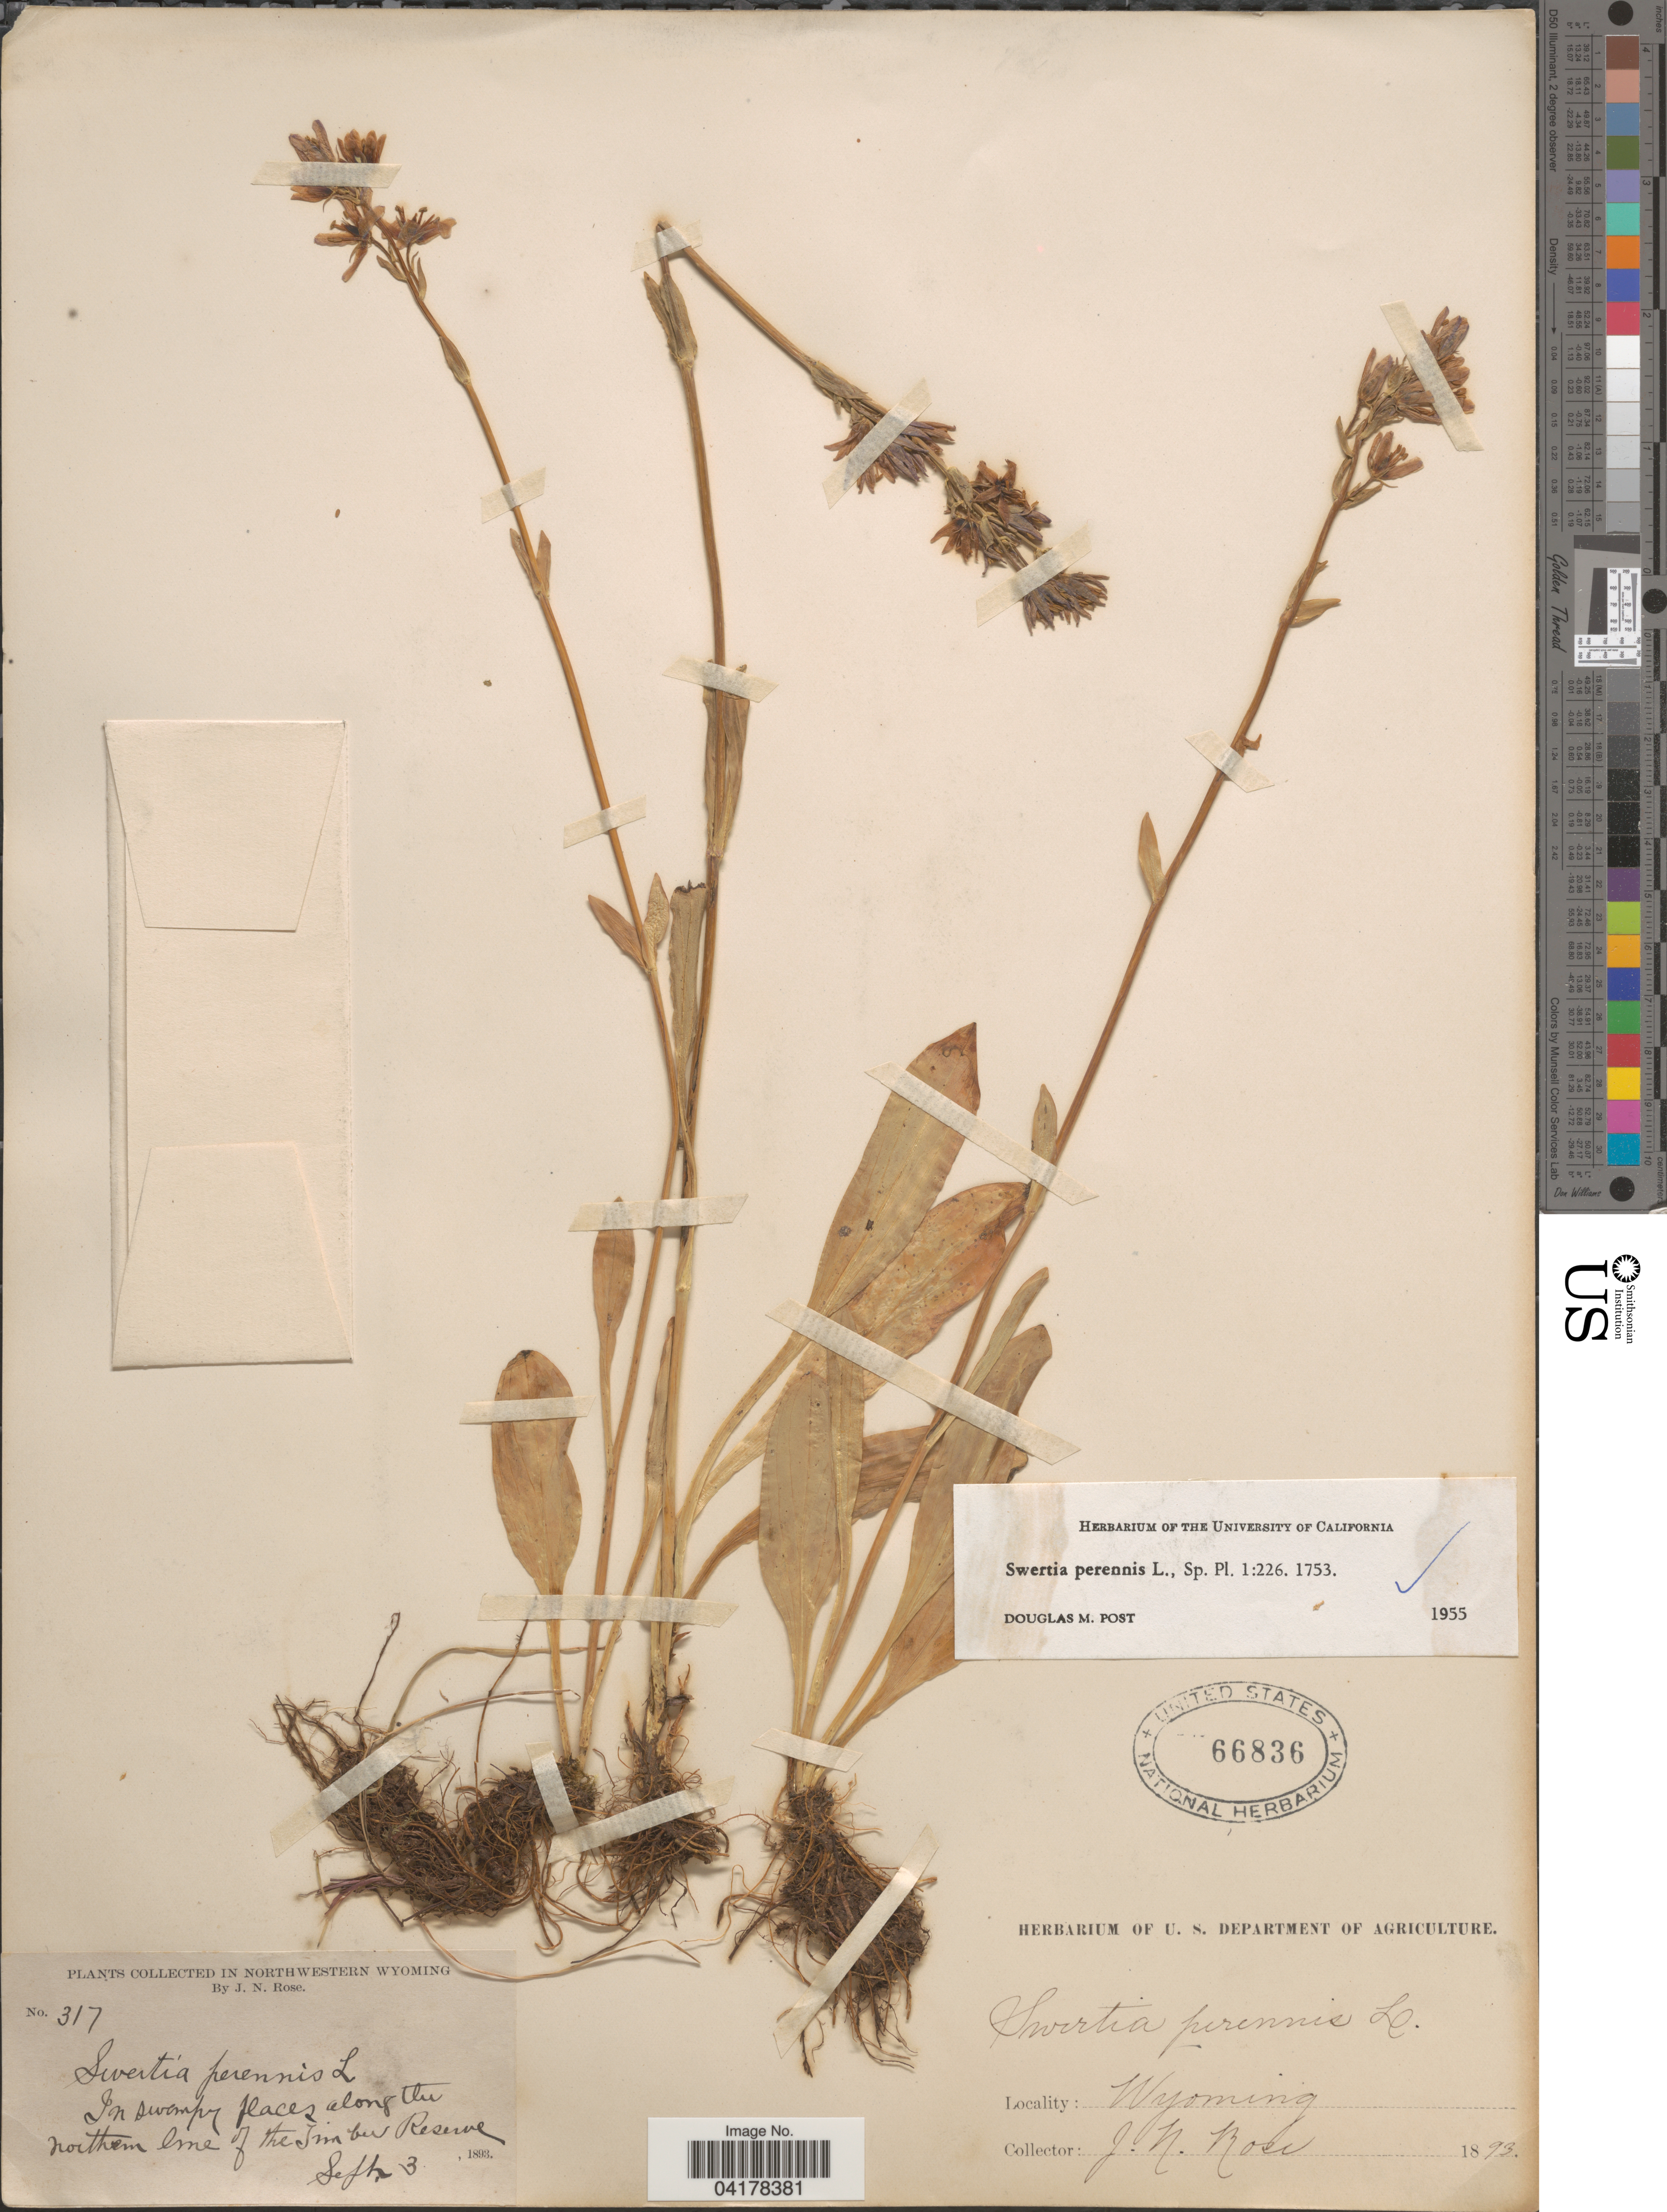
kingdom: Plantae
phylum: Tracheophyta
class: Magnoliopsida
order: Gentianales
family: Gentianaceae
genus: Swertia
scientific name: Swertia perennis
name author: L.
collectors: J. N. Rose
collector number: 317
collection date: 1893-09-03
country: United States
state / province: Wyoming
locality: Northwestern Wyoming. In swampy places along the northern line of the Timber Reserve.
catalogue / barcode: US 66836